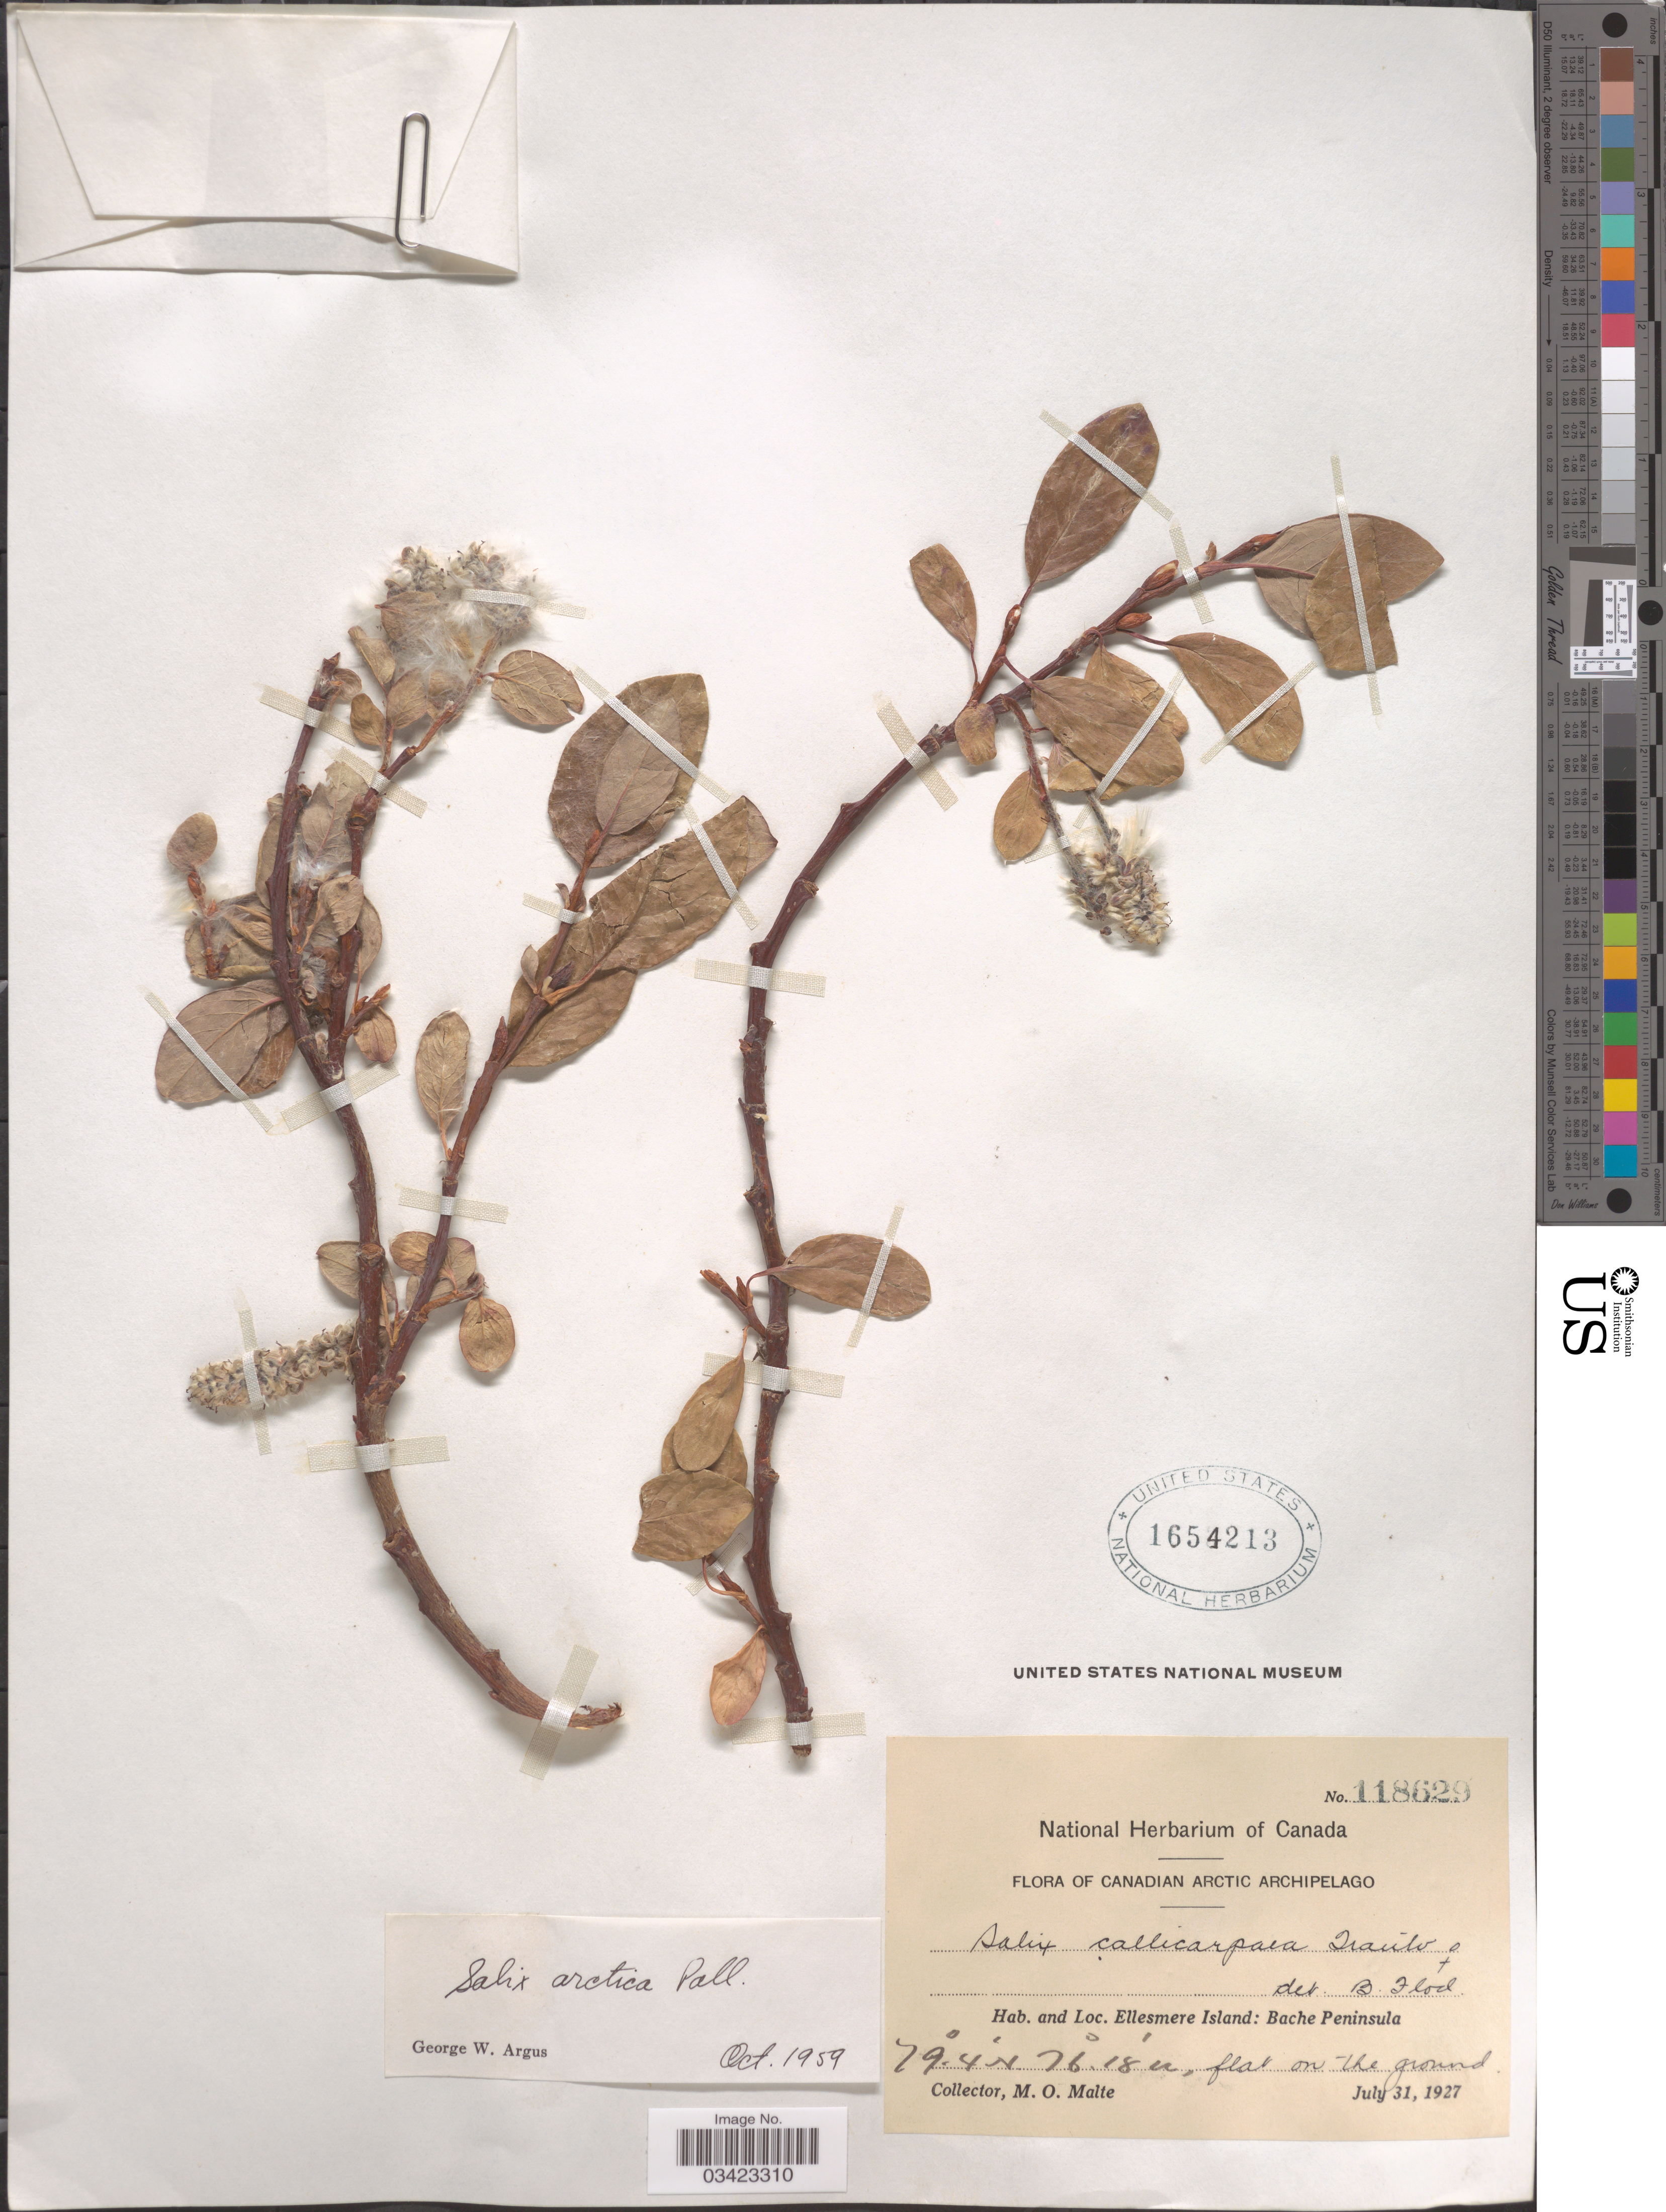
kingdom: Plantae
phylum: Tracheophyta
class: Magnoliopsida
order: Malpighiales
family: Salicaceae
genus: Salix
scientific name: Salix arctica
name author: Pall.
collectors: M. O. Malte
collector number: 118629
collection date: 1927-07-31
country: Canada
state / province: Nunavut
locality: Canadian Arctic Archipelago. Ellesmere Island: Bache Peninsula.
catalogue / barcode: US 1654213